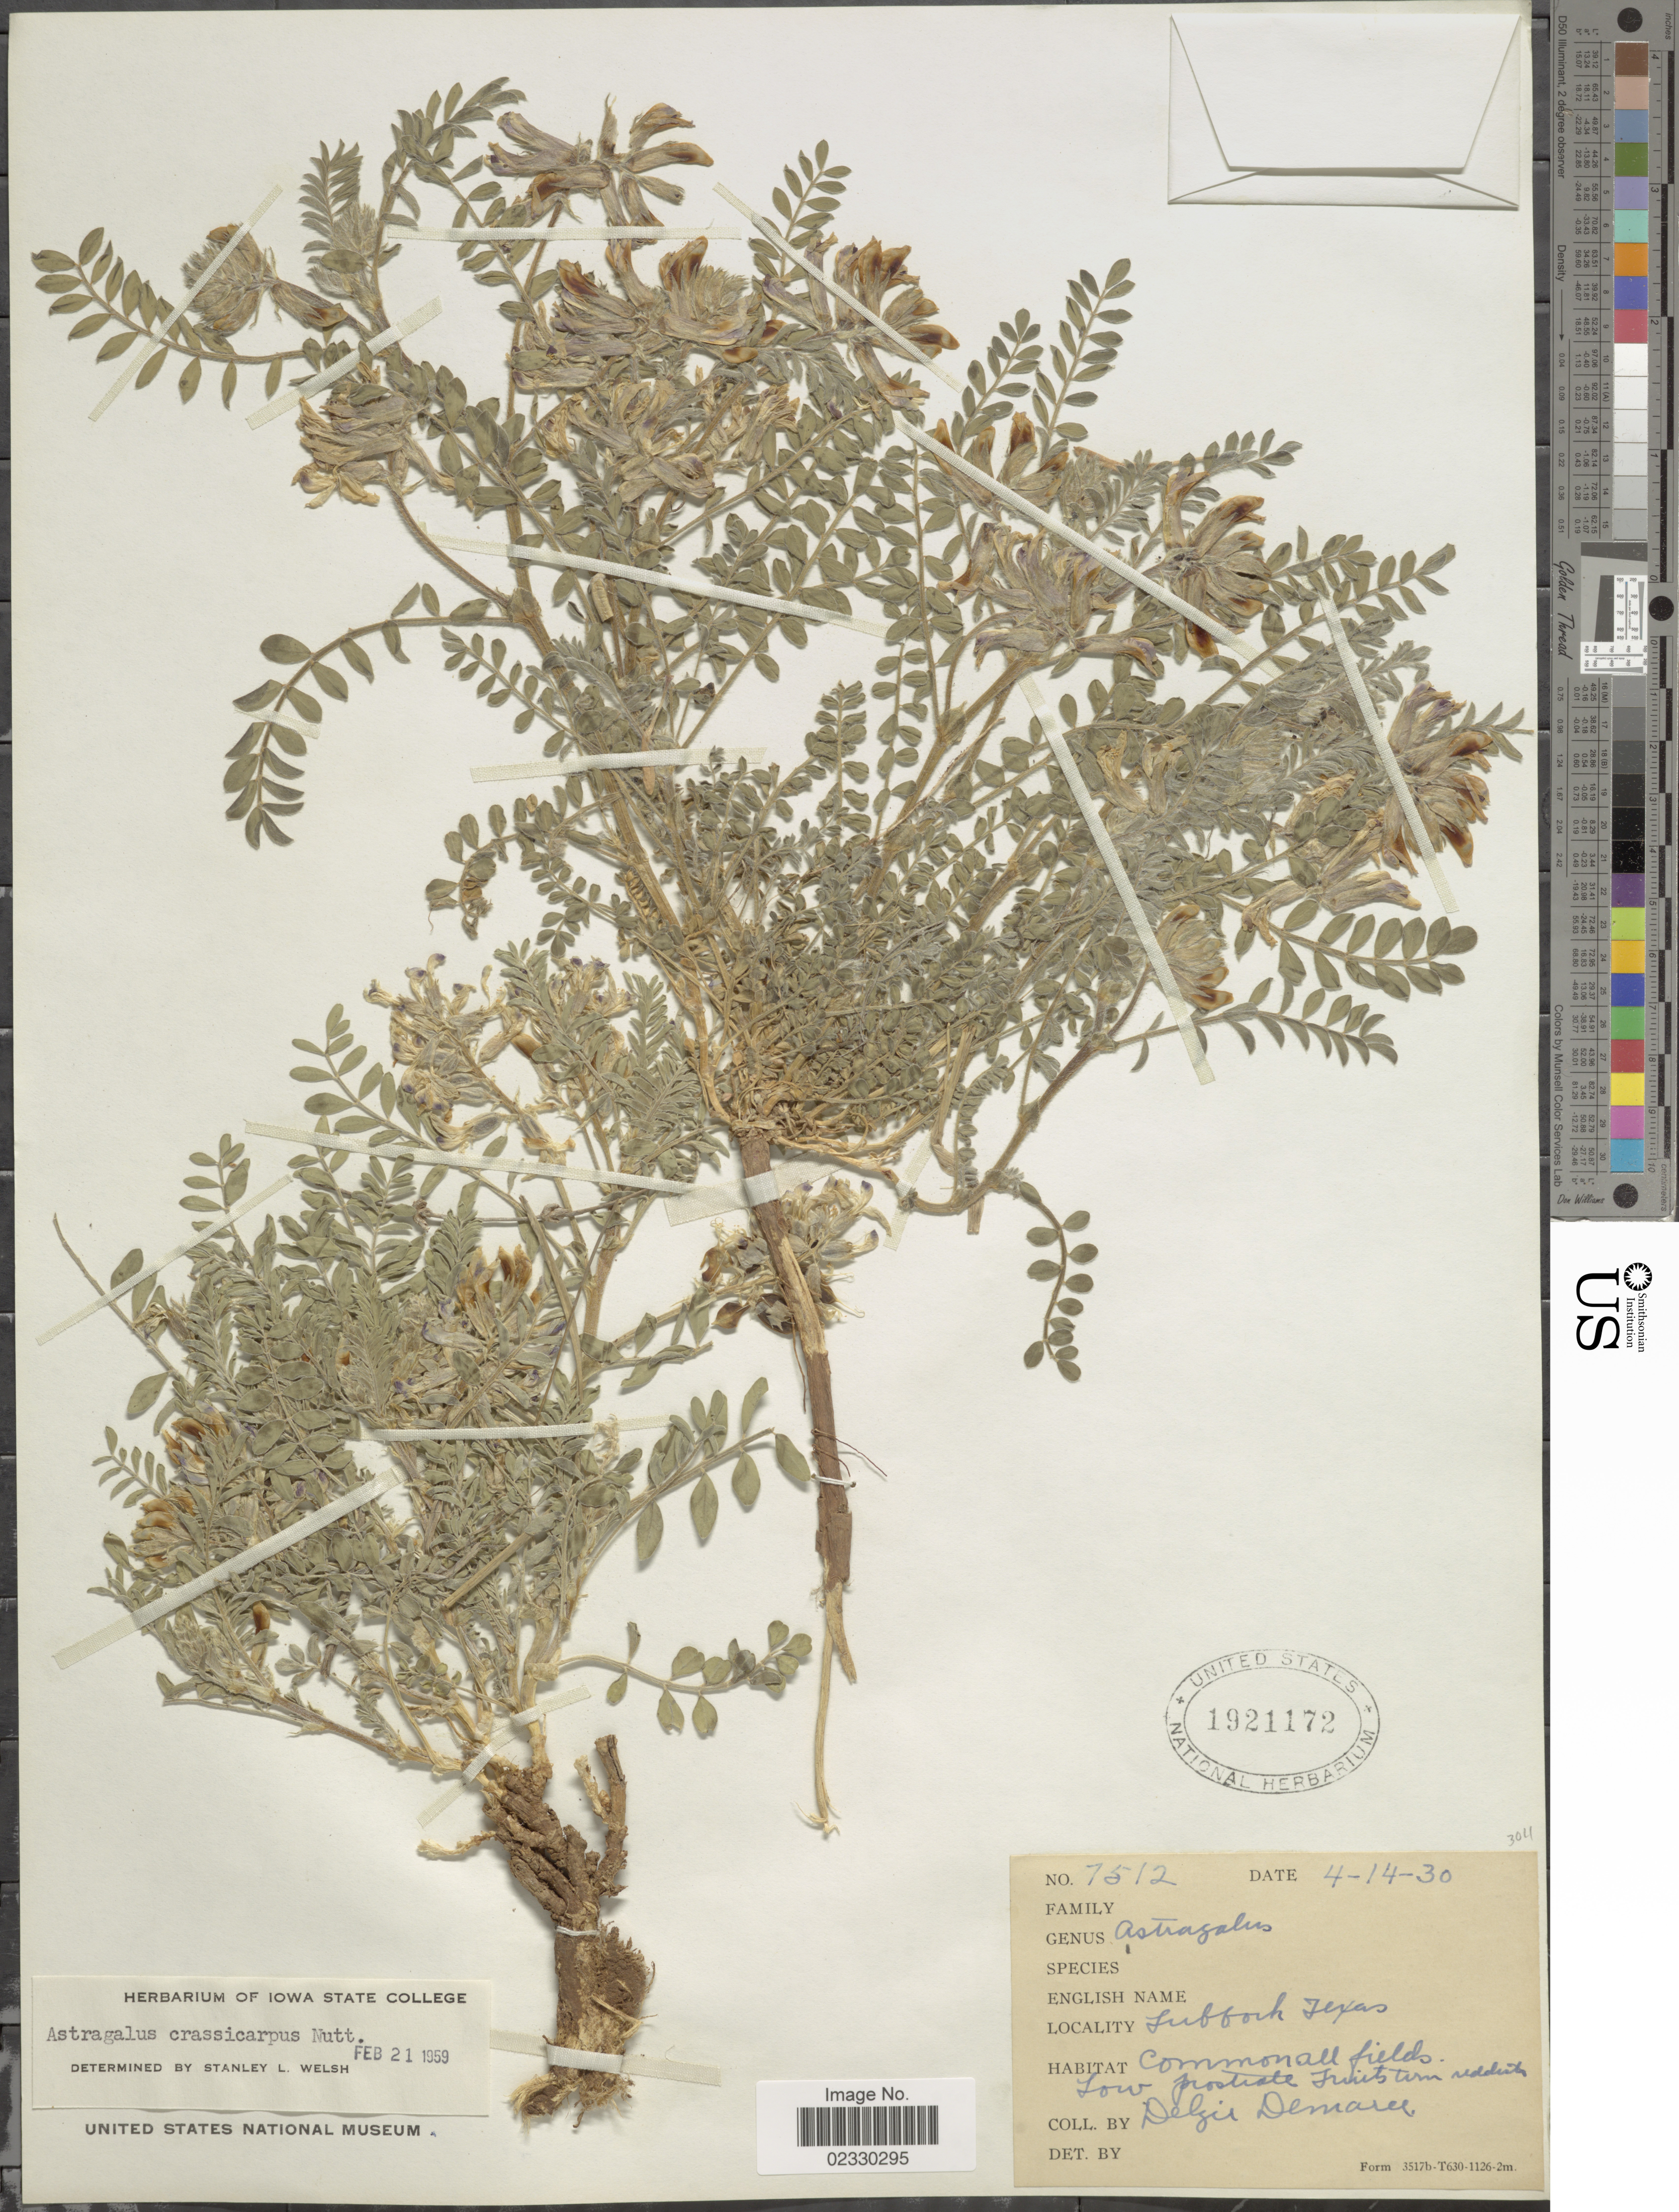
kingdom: Plantae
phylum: Tracheophyta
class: Magnoliopsida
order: Fabales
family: Fabaceae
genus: Astragalus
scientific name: Astragalus crassicarpus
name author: Nutt.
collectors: D. Demaree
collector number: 7512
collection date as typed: Transcribed d/m/y: 14/4/30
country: United States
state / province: Texas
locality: Lubbock, all fields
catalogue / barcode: US 1921172